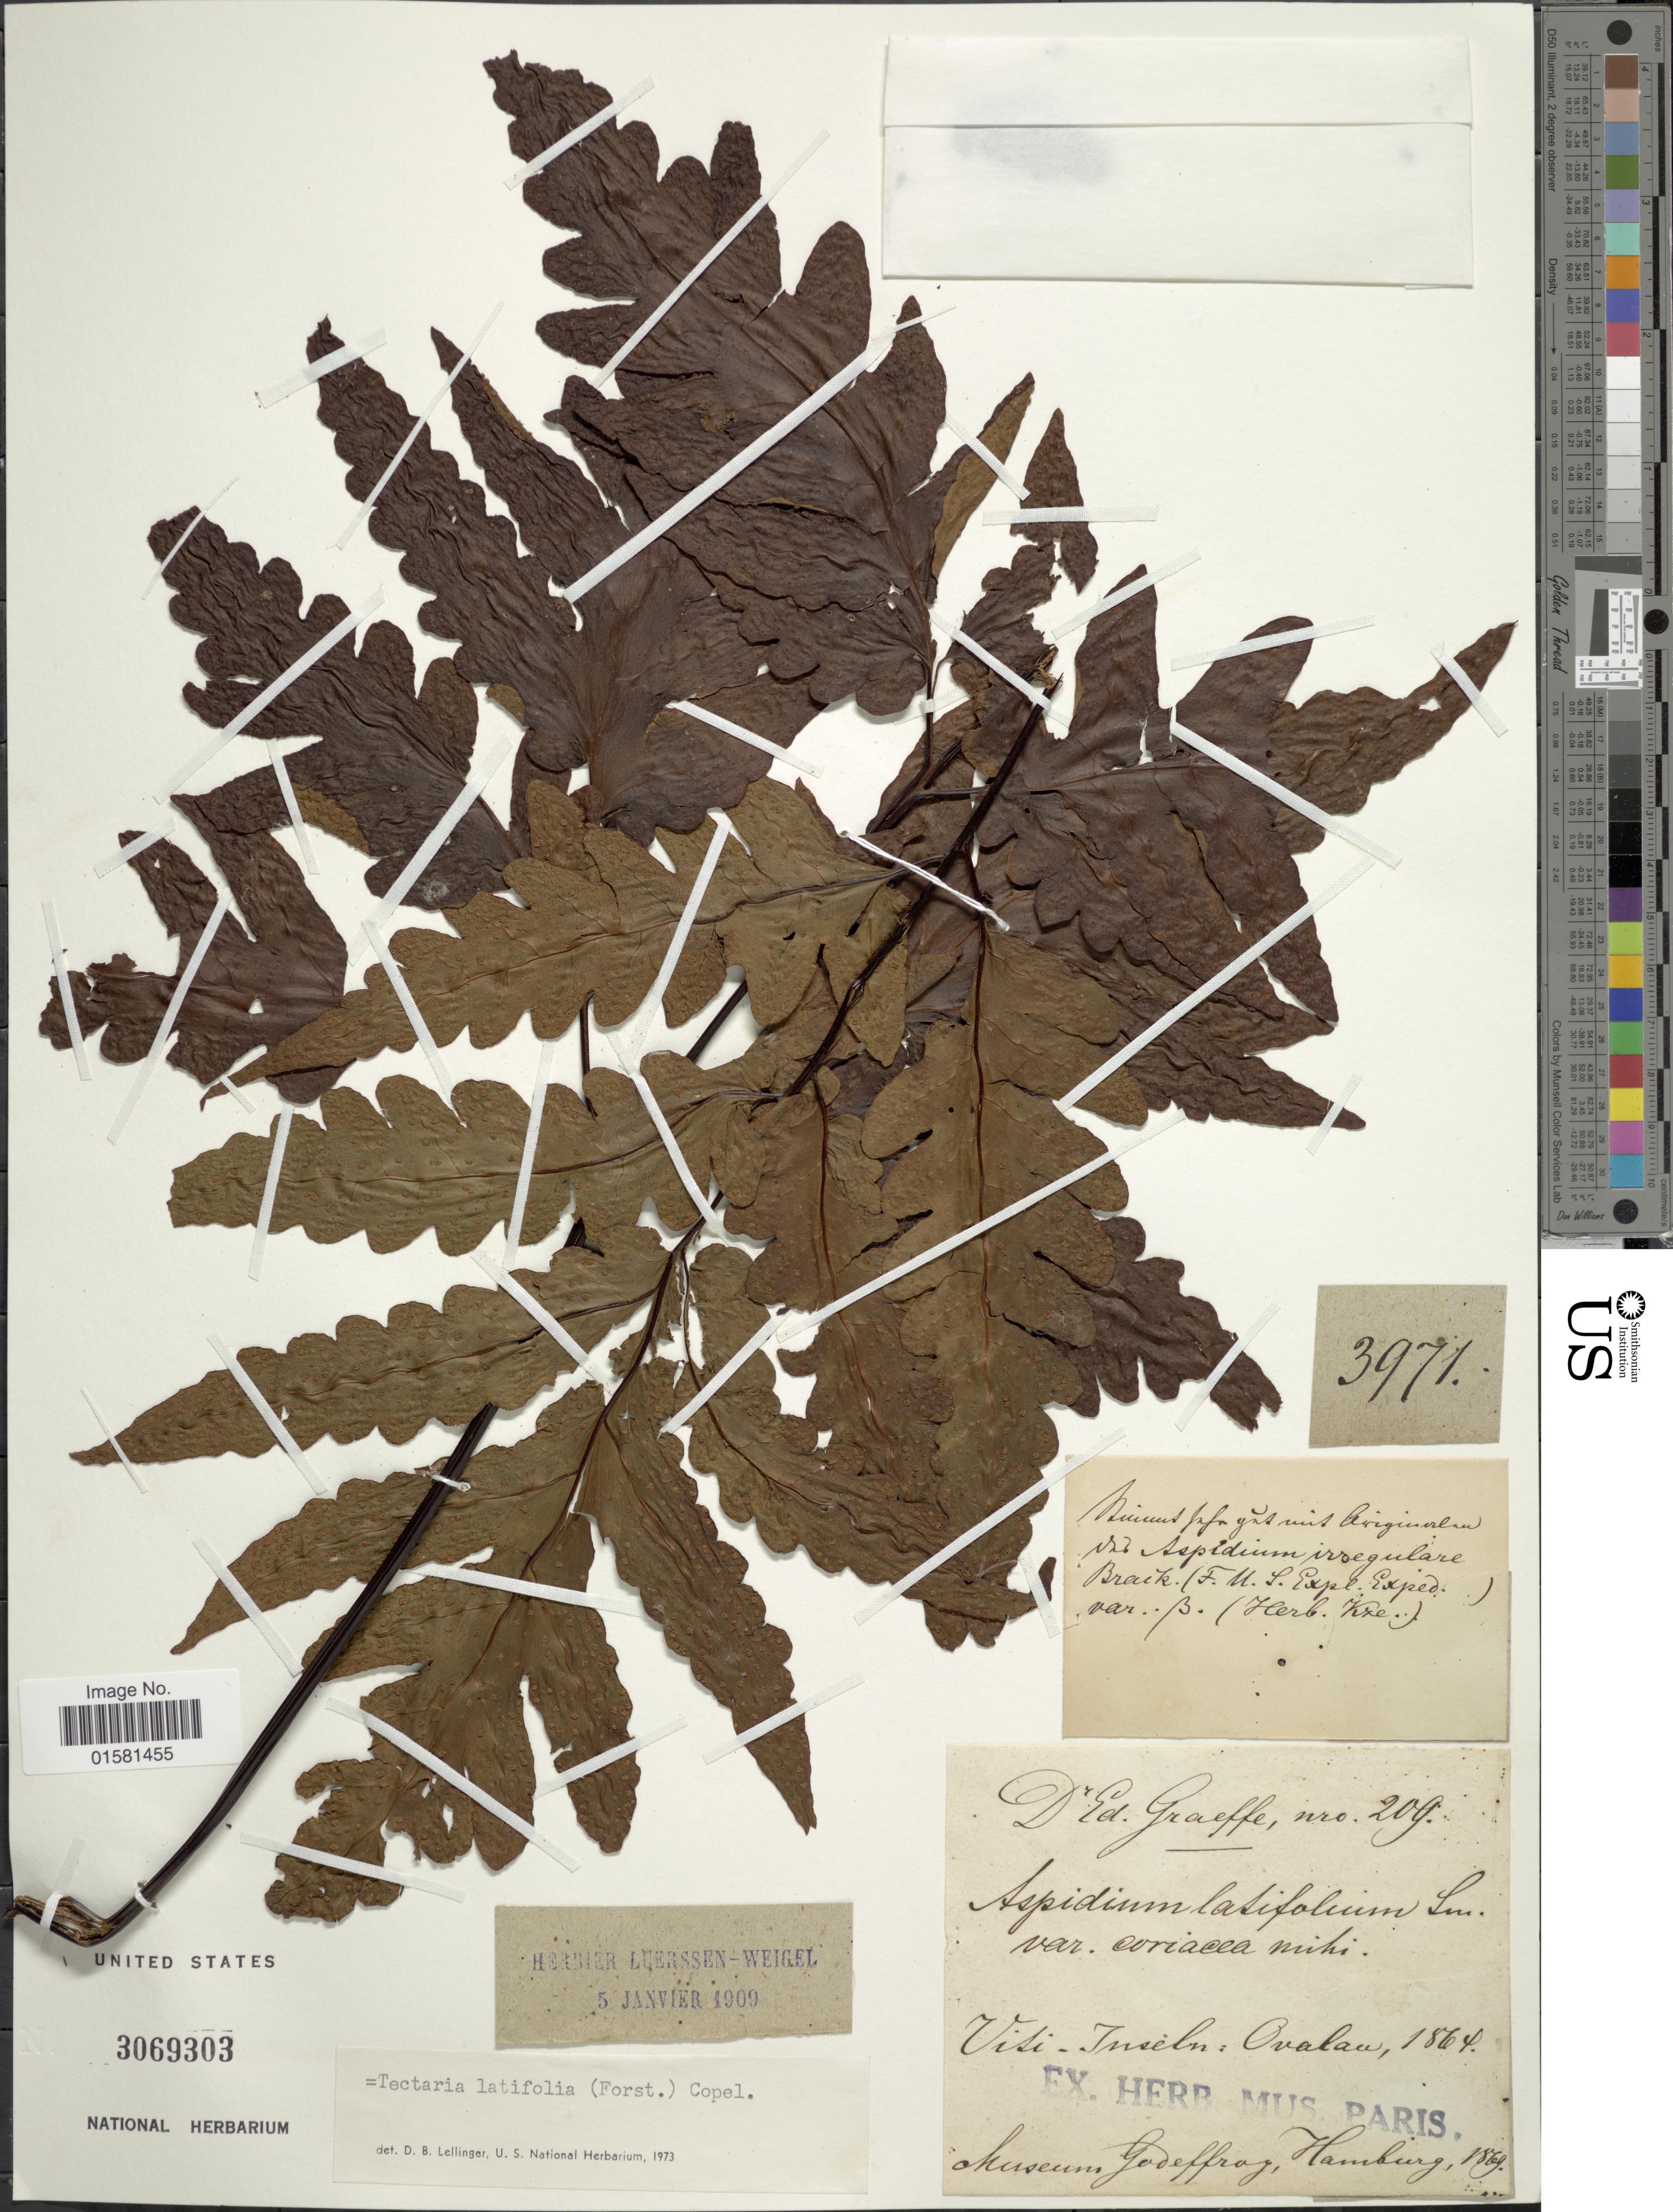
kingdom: Plantae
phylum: Tracheophyta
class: Polypodiopsida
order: Polypodiales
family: Tectariaceae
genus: Tectaria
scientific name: Tectaria latifolia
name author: (G. Forst.) Copel.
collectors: E. Graeffe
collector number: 209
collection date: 1864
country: Fiji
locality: Viti - Inseln: Ovalau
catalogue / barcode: US 3069303